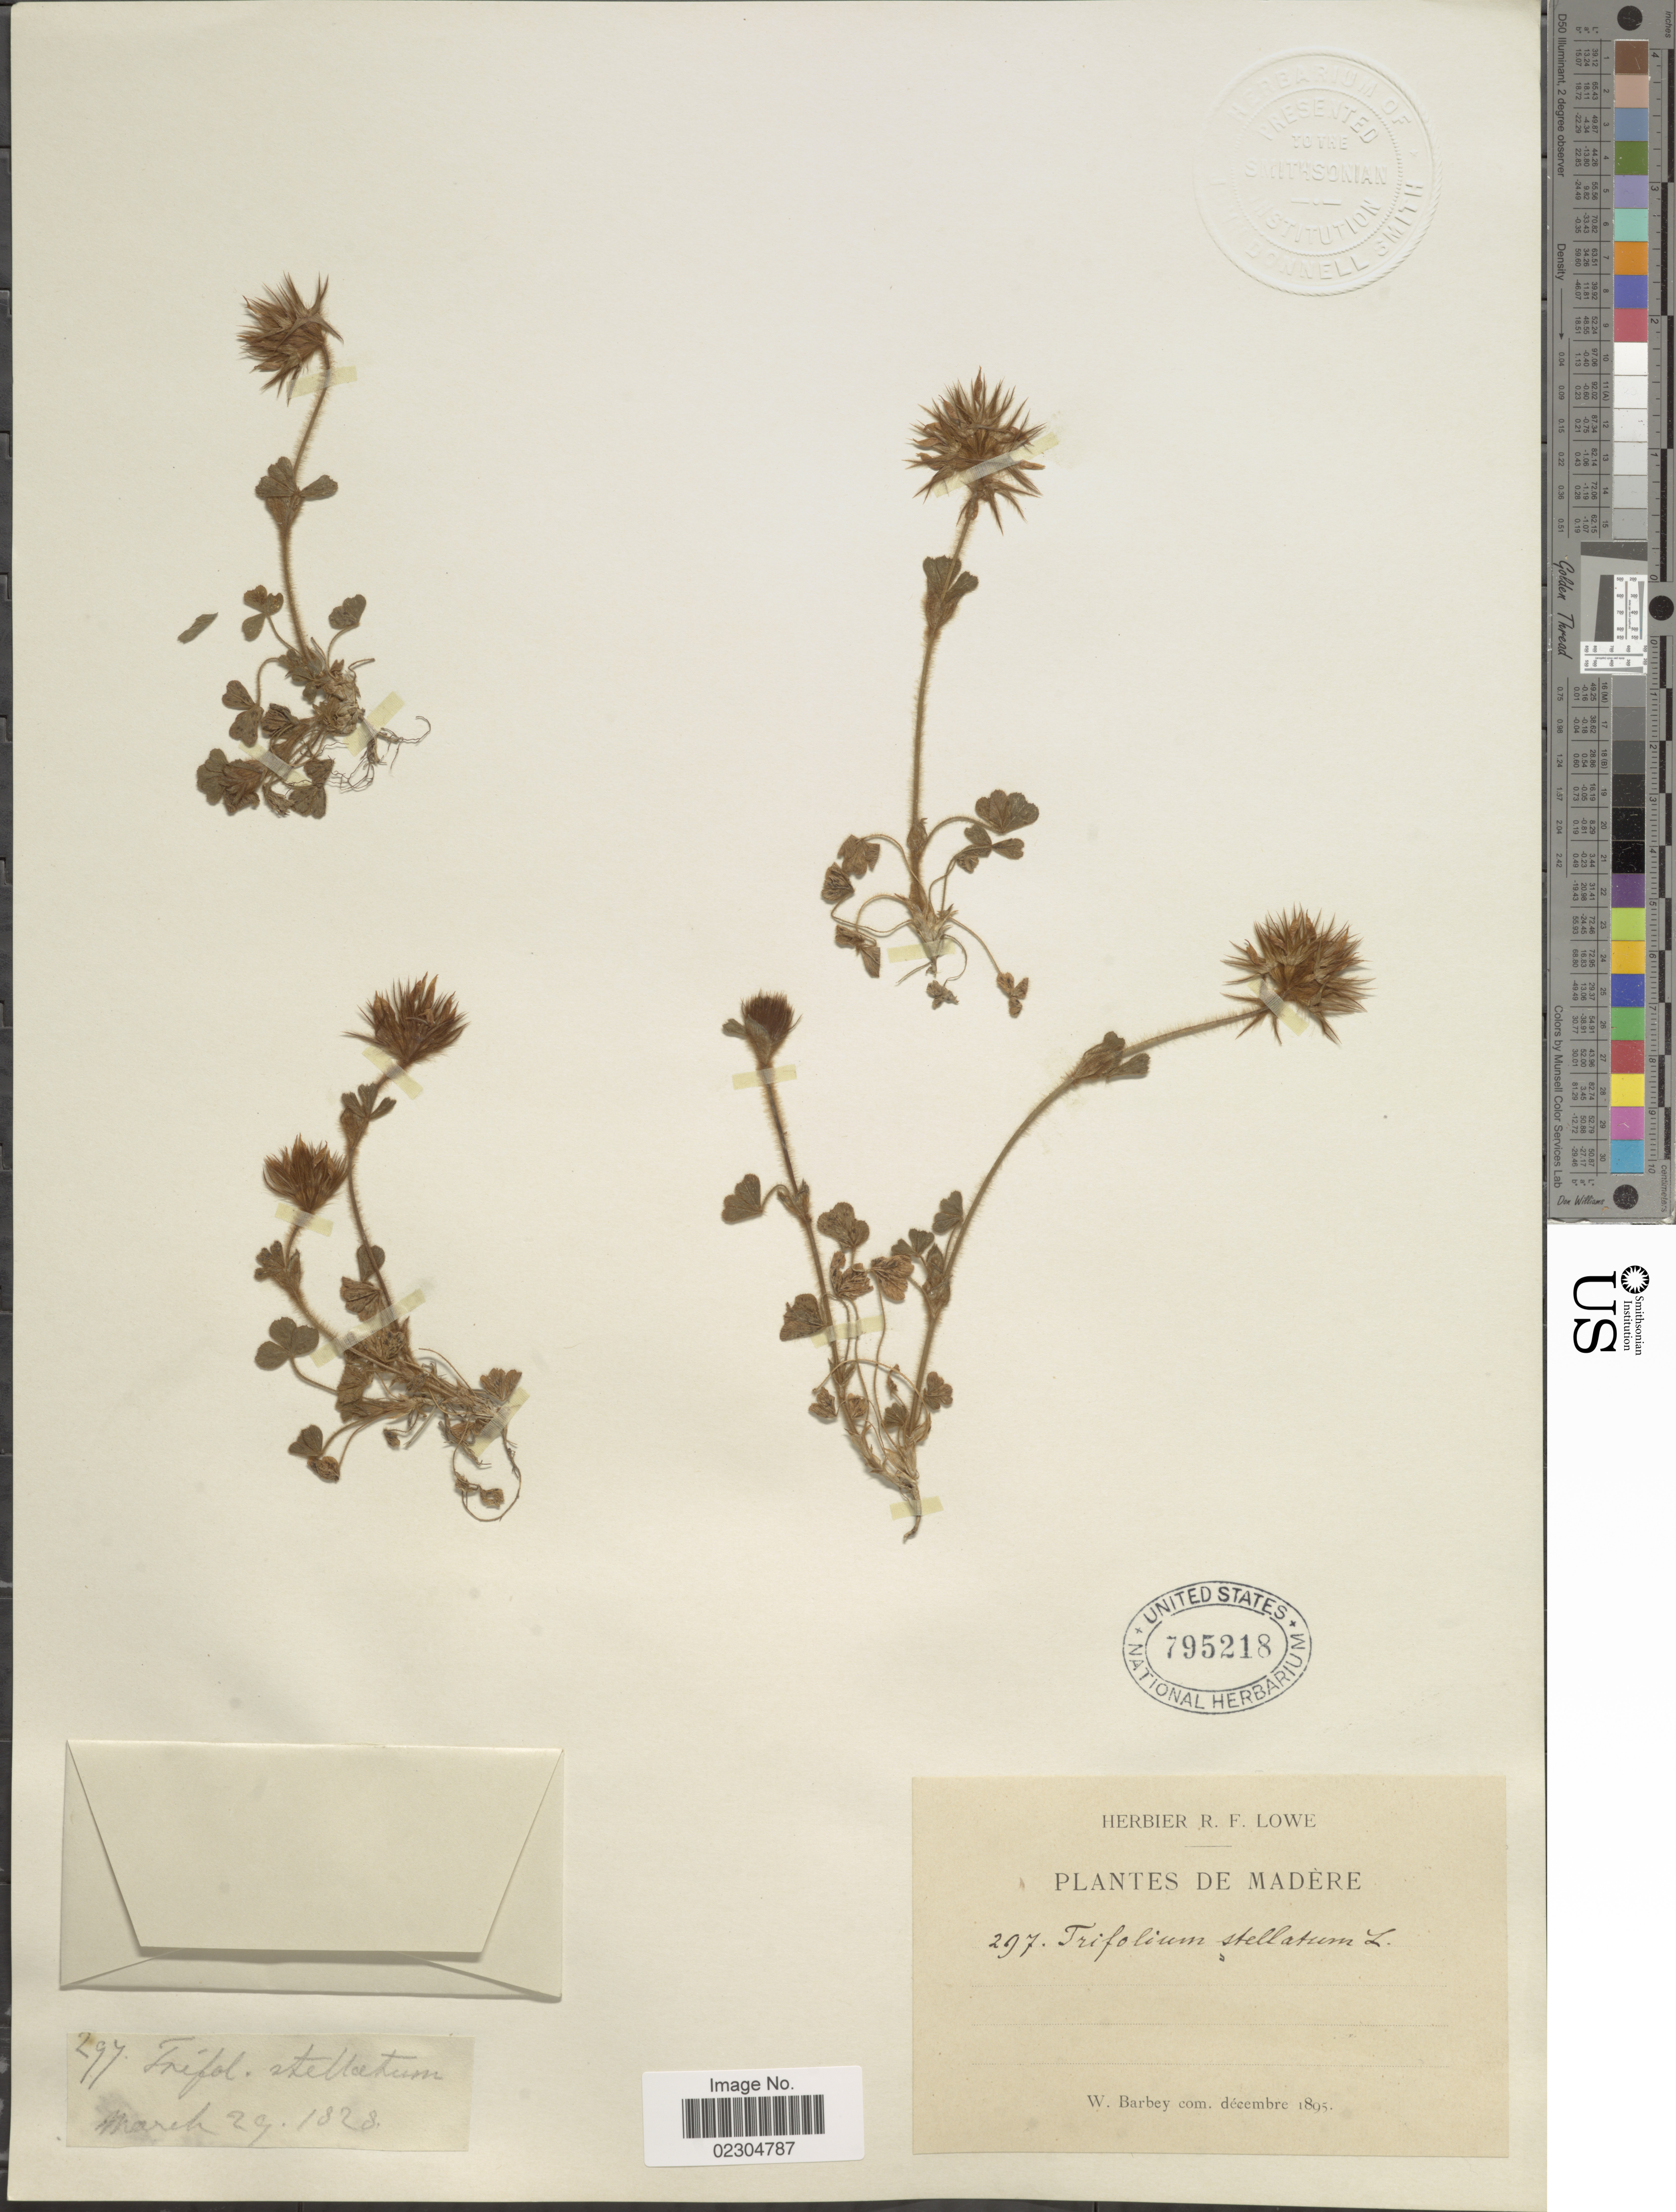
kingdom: Plantae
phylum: Tracheophyta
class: Magnoliopsida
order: Fabales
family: Fabaceae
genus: Trifolium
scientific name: Trifolium stellatum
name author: L.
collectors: ex herb. R. F. Lowe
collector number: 297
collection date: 1828-03-29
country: Portugal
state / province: Madeira (Aut. Reg.)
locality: Madère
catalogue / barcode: US 795218